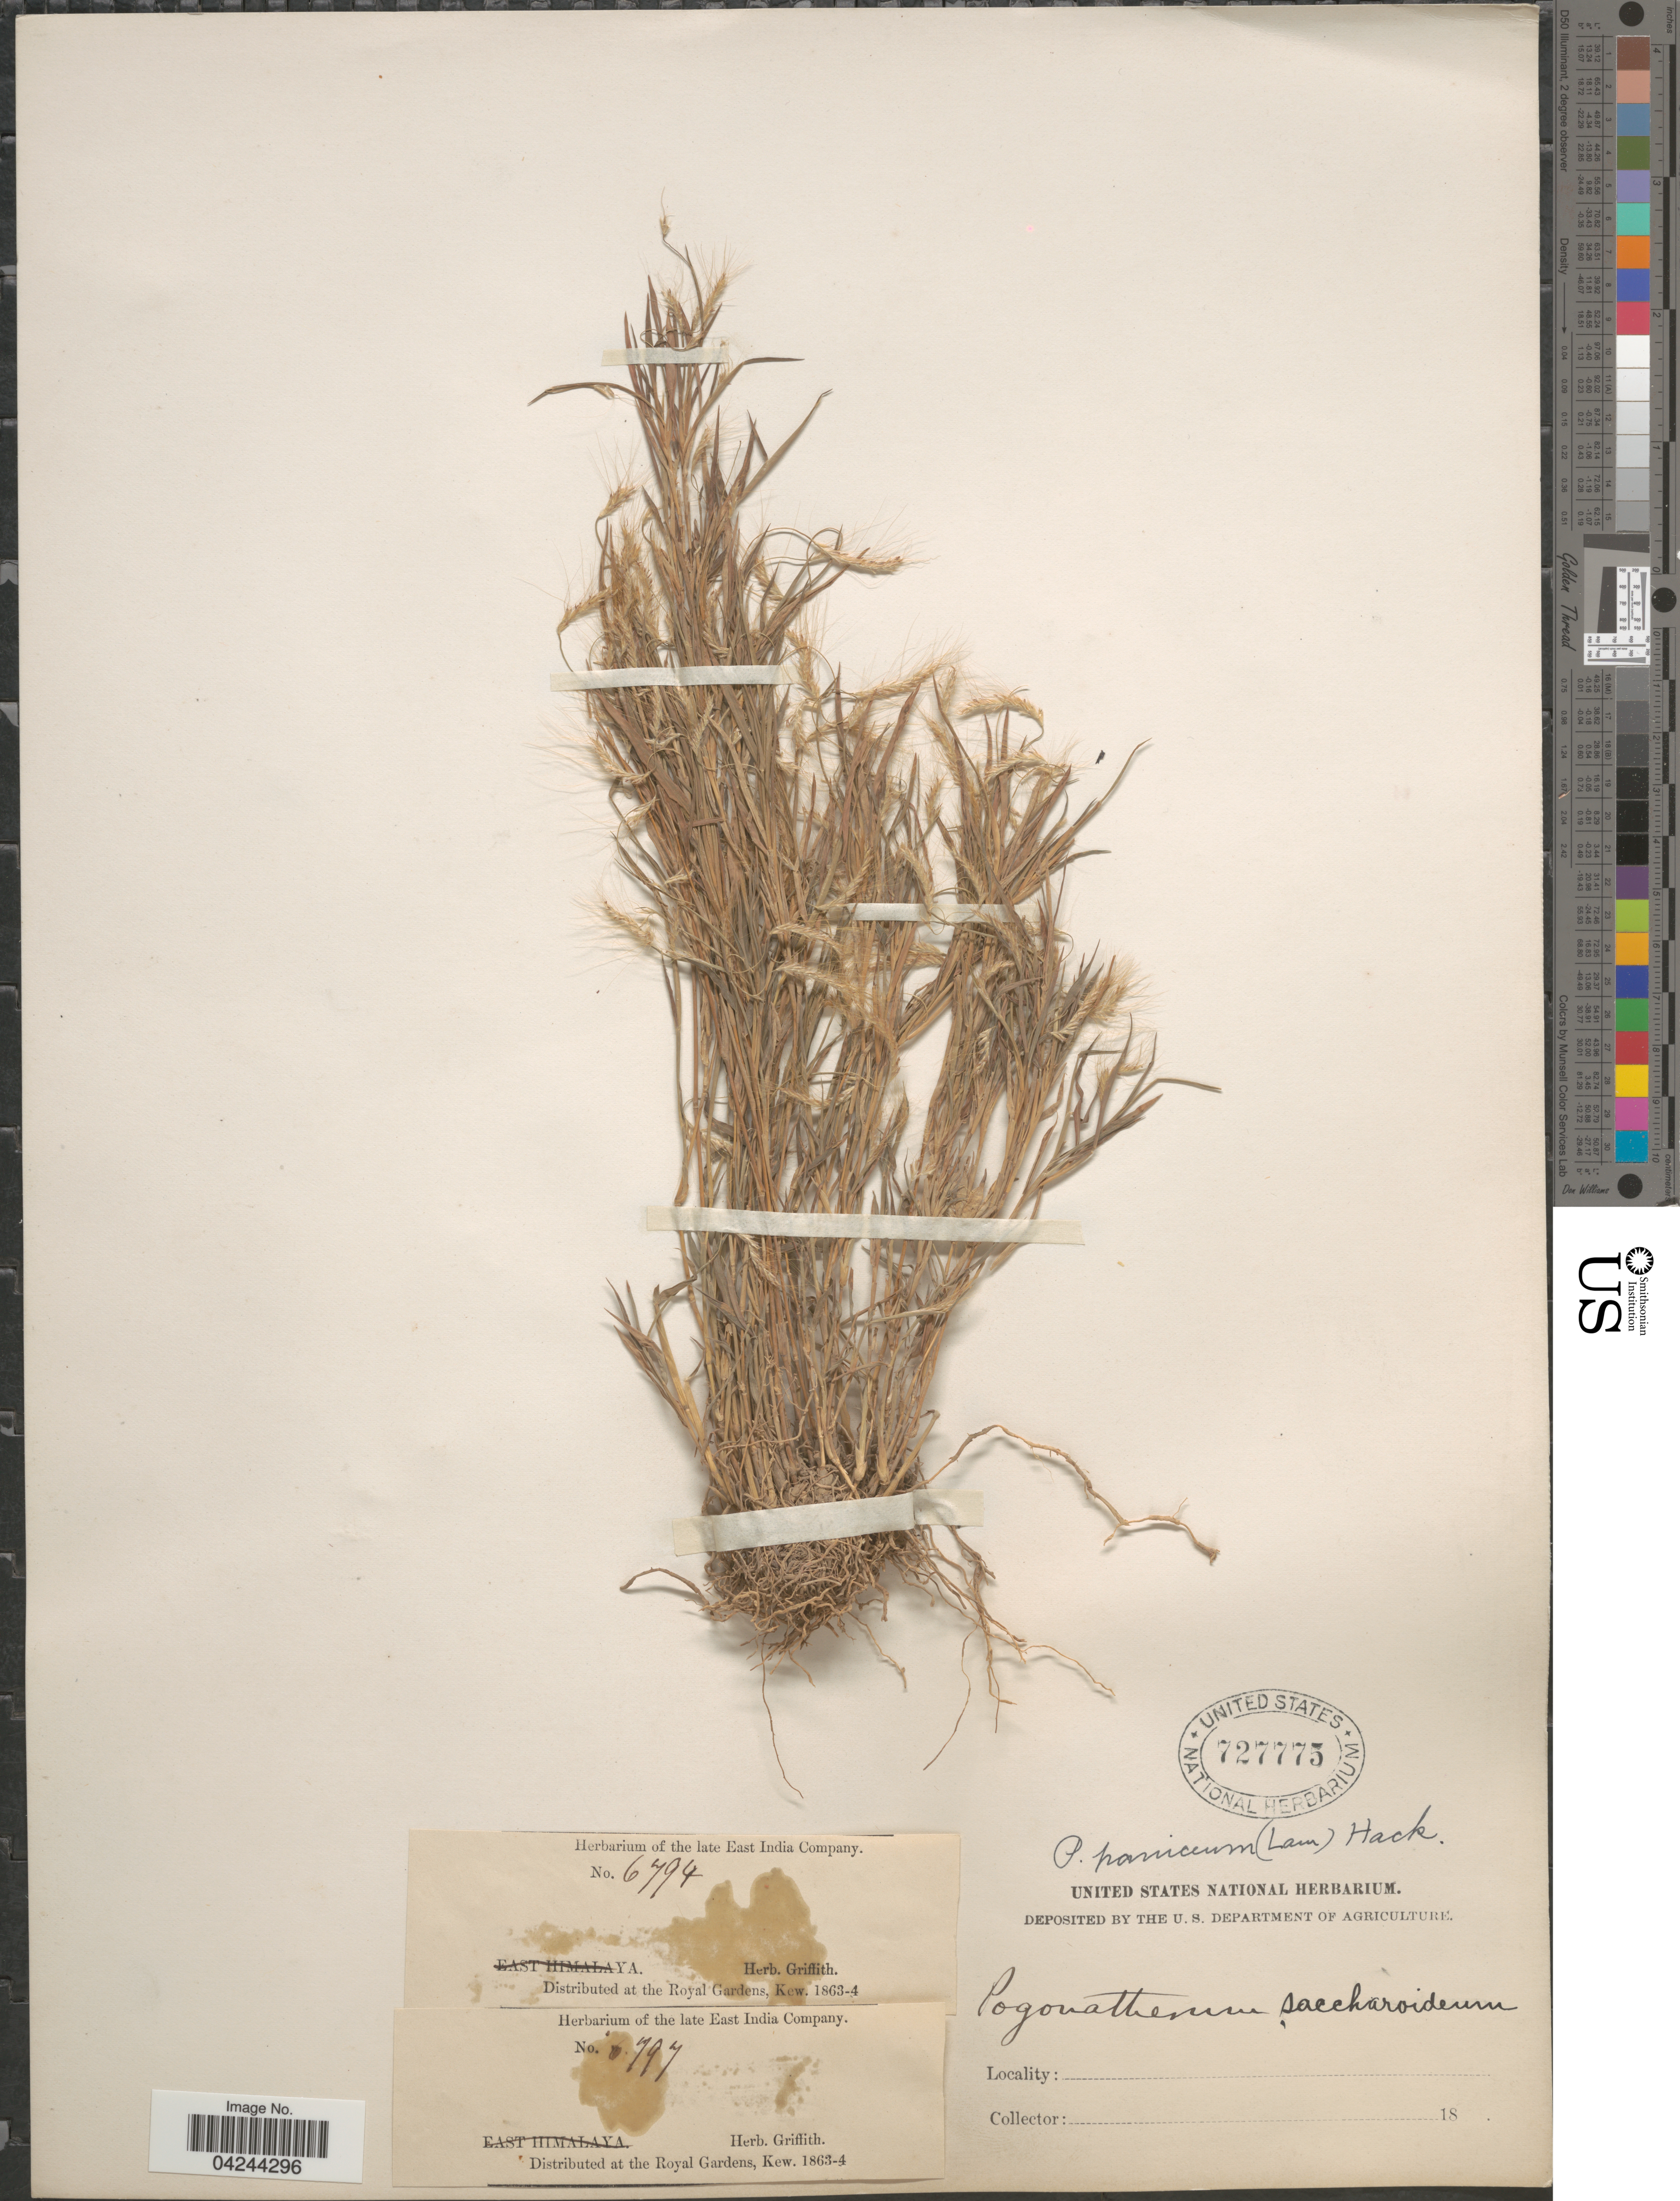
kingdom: Plantae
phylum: Tracheophyta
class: Liliopsida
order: Poales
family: Poaceae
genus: Pogonatherum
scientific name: Pogonatherum crinitum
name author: (Thunb.) Kunth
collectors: ex herb. Griffith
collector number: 6794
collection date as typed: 18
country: India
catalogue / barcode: US 727775